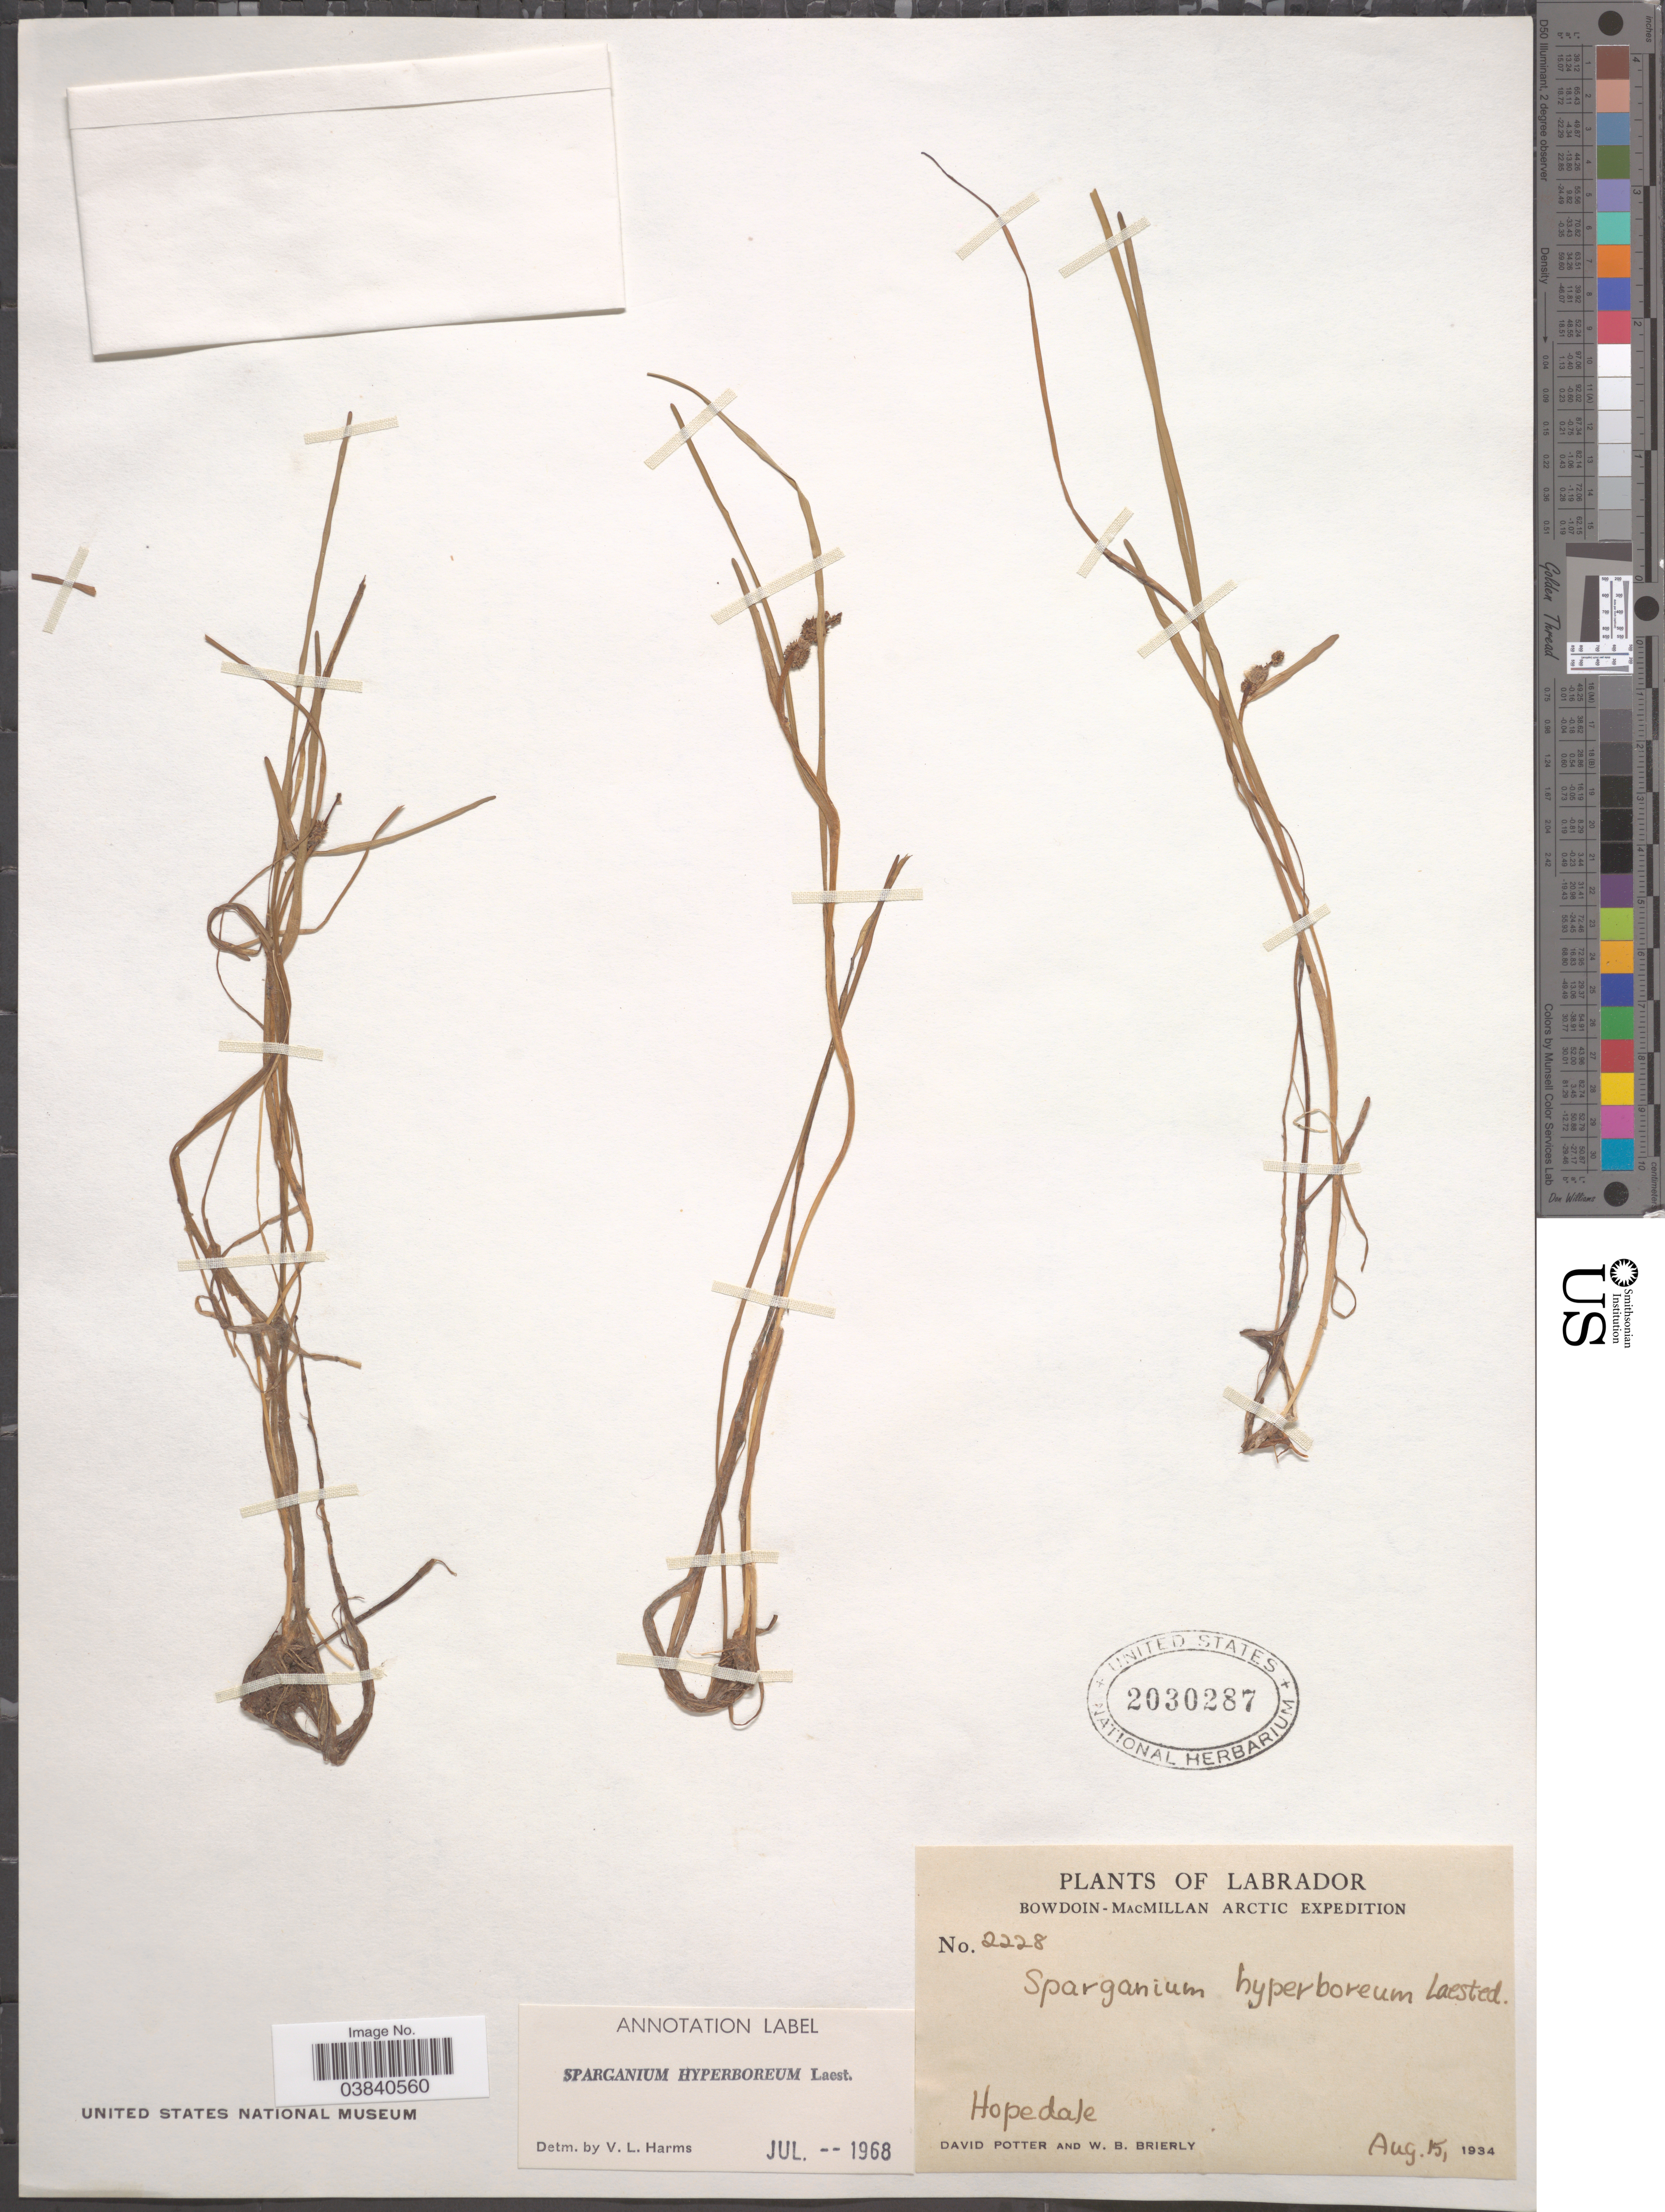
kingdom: Plantae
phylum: Tracheophyta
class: Liliopsida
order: Poales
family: Typhaceae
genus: Sparganium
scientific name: Sparganium hyperboreum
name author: Beurl. ex Laest.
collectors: D. Potter & W. Brierly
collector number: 2228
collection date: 1934-08-15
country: Canada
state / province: Newfoundland and Labrador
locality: Labrador. Bowdoin-MacMillan Arctic. Hopedale.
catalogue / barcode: US 2030287